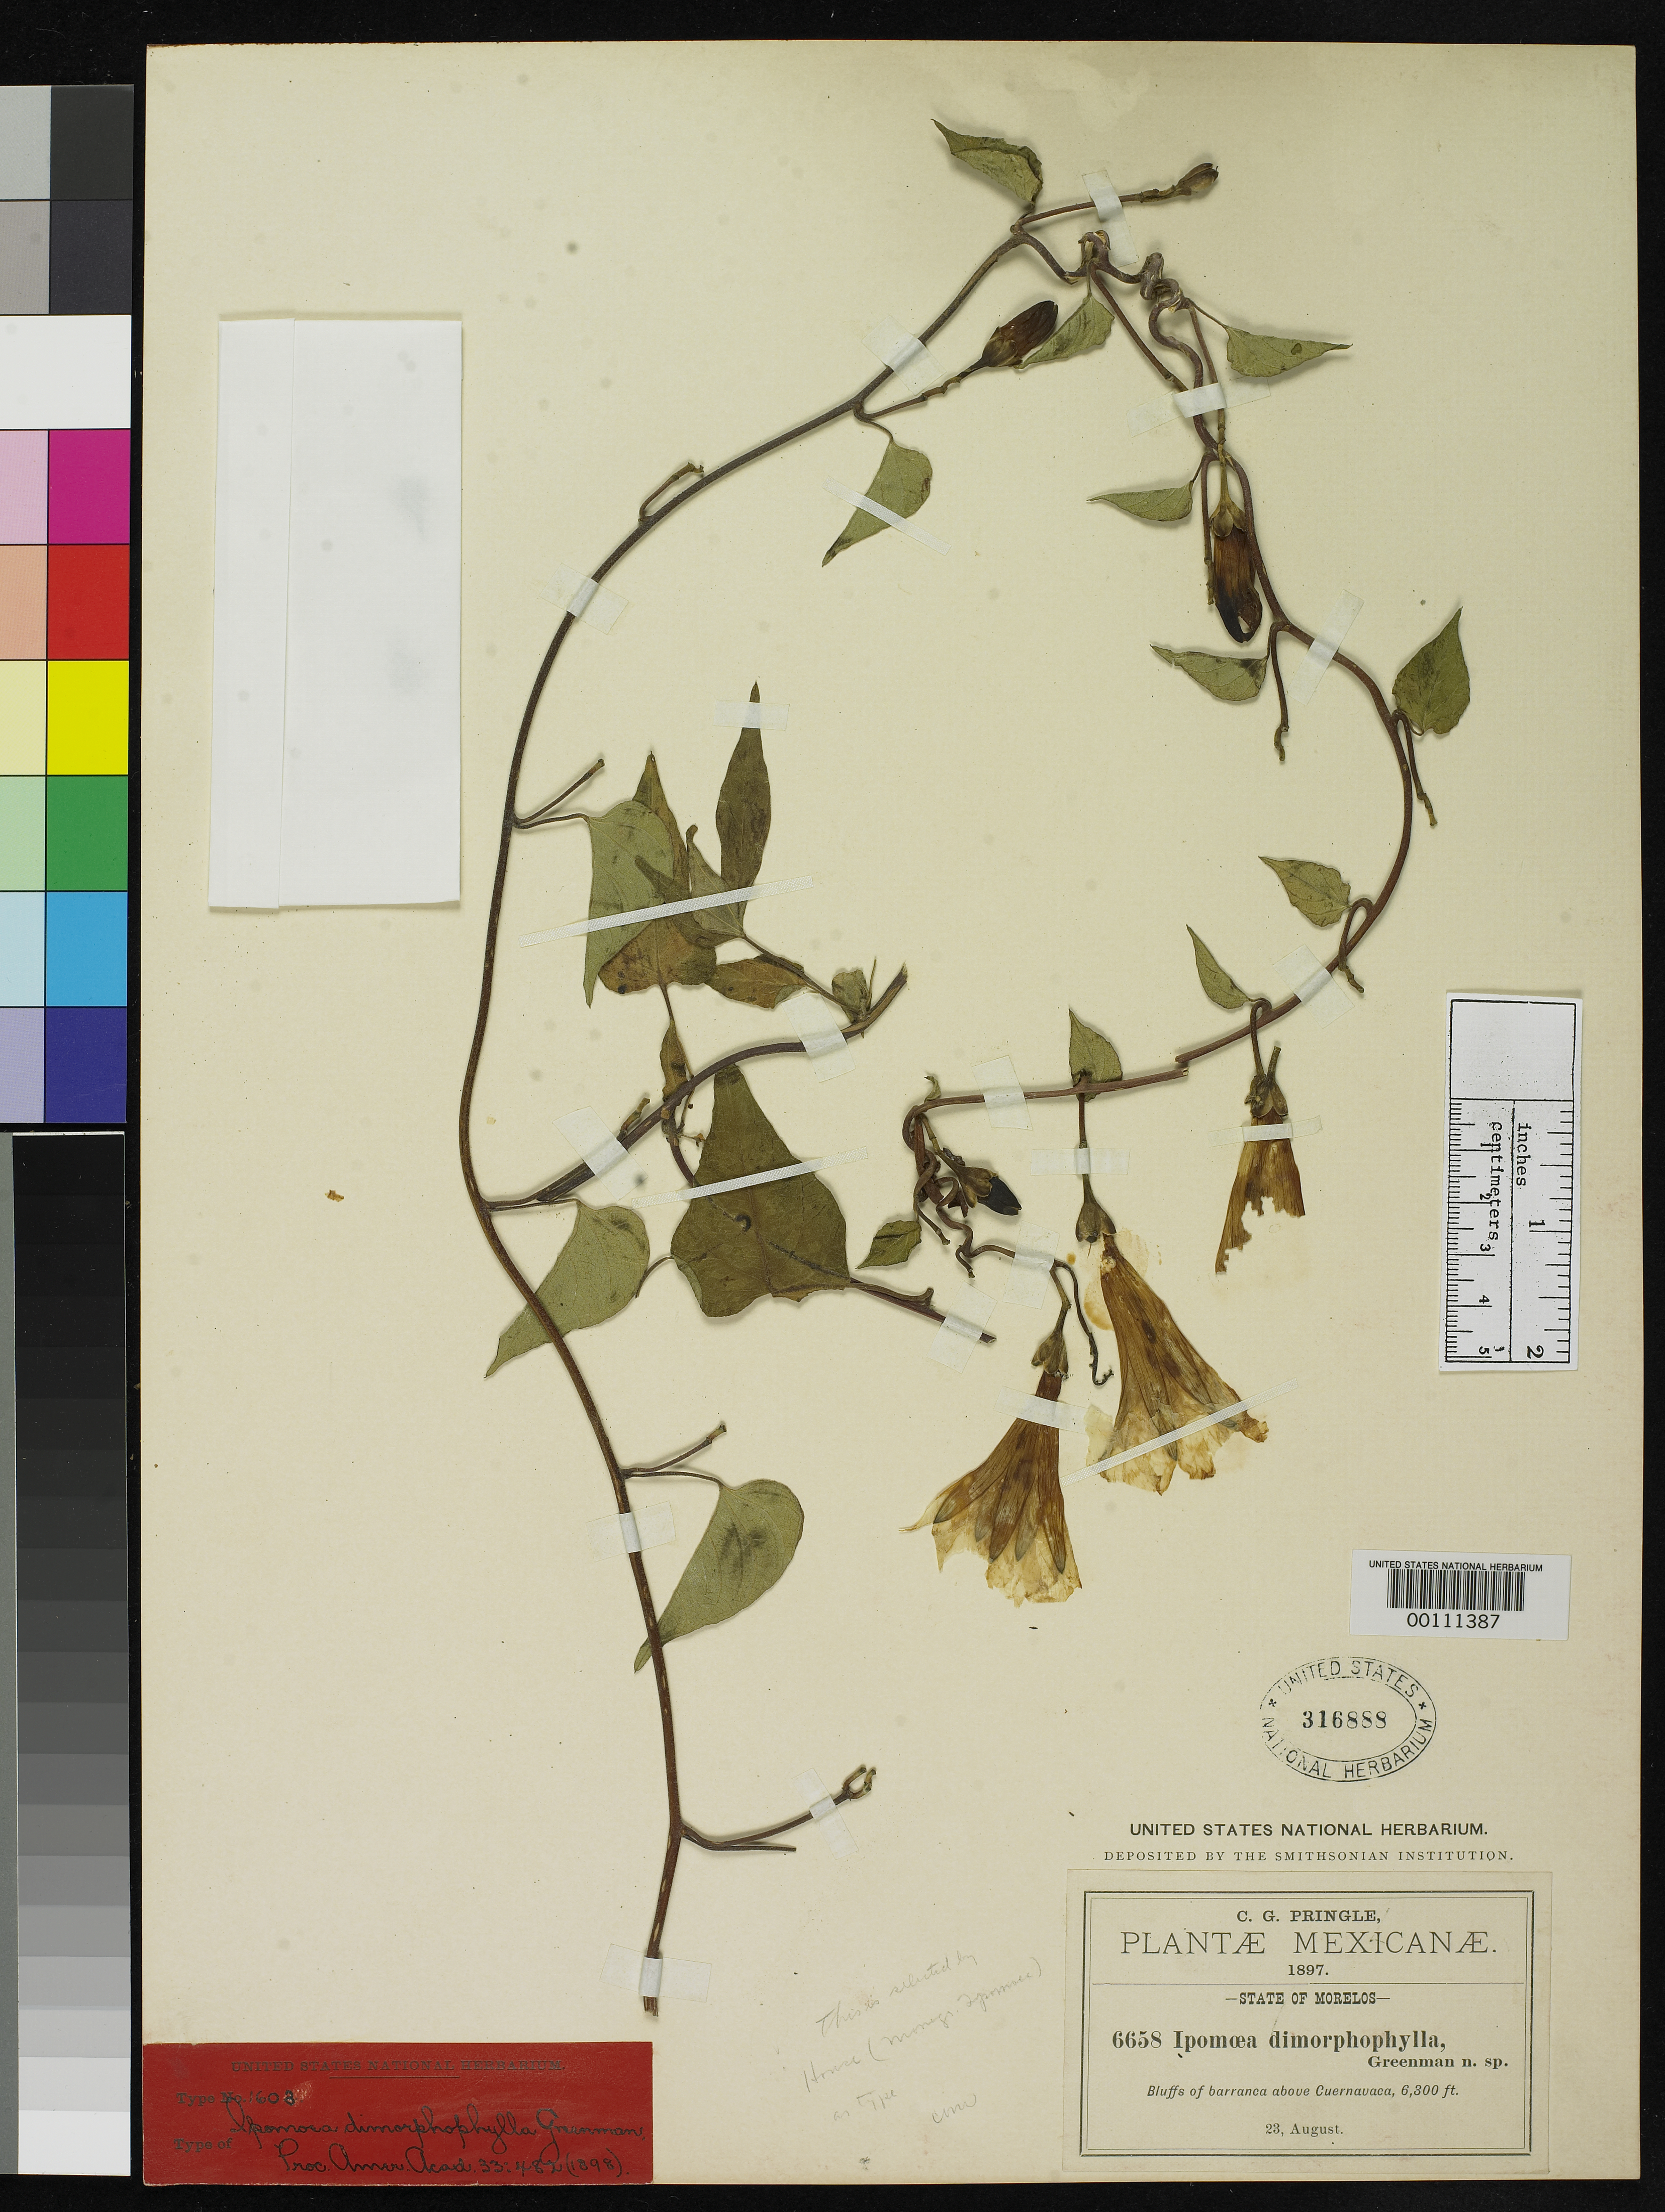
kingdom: Plantae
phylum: Tracheophyta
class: Magnoliopsida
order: Solanales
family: Convolvulaceae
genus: Ipomoea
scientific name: Ipomoea dimorphophylla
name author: Greenm.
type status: Isosyntype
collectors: C. G. Pringle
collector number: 6658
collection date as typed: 23 Aug 1897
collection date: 1897-08-23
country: Mexico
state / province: Morelos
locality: Above Cuernavaca.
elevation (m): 1920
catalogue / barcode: US 316888